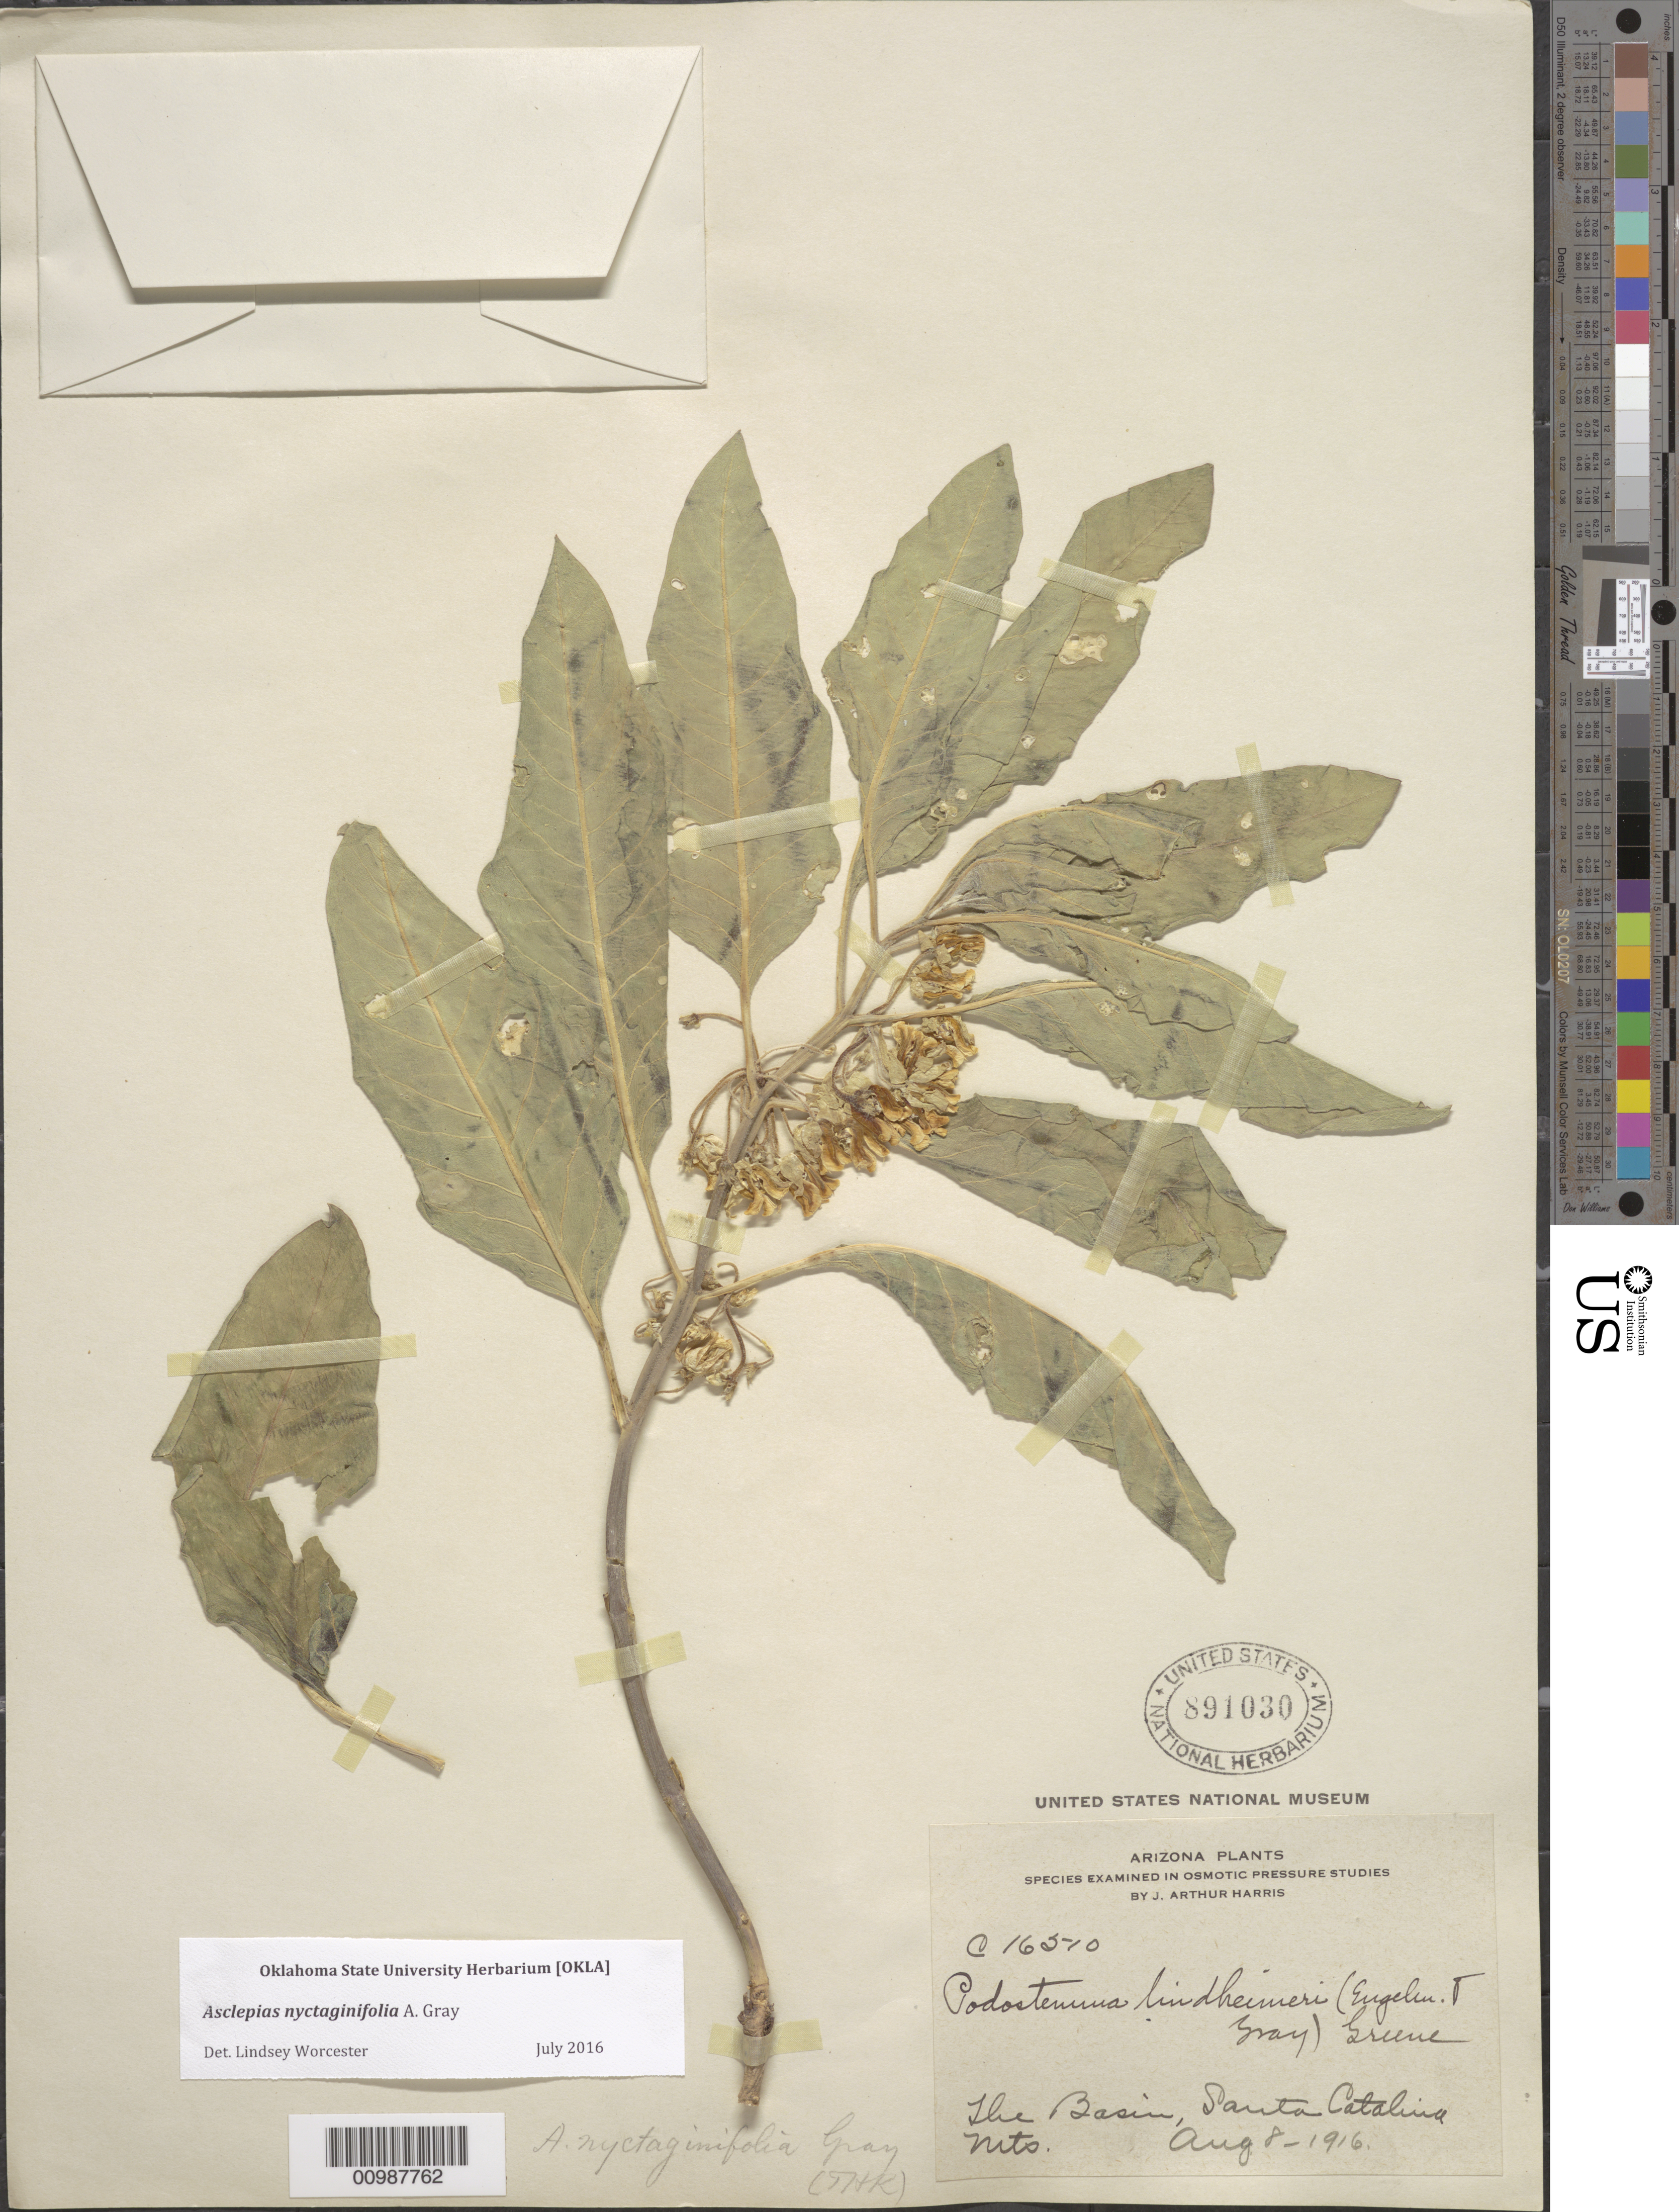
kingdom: Plantae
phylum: Tracheophyta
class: Magnoliopsida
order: Gentianales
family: Apocynaceae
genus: Asclepias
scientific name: Asclepias nyctaginifolia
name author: A. Gray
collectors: A. Harris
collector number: C16570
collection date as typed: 08 Aug 1916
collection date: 1916-08-08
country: United States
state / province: Arizona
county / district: Pima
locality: The basin of Santa Catalina Mountains.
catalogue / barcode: US 891030